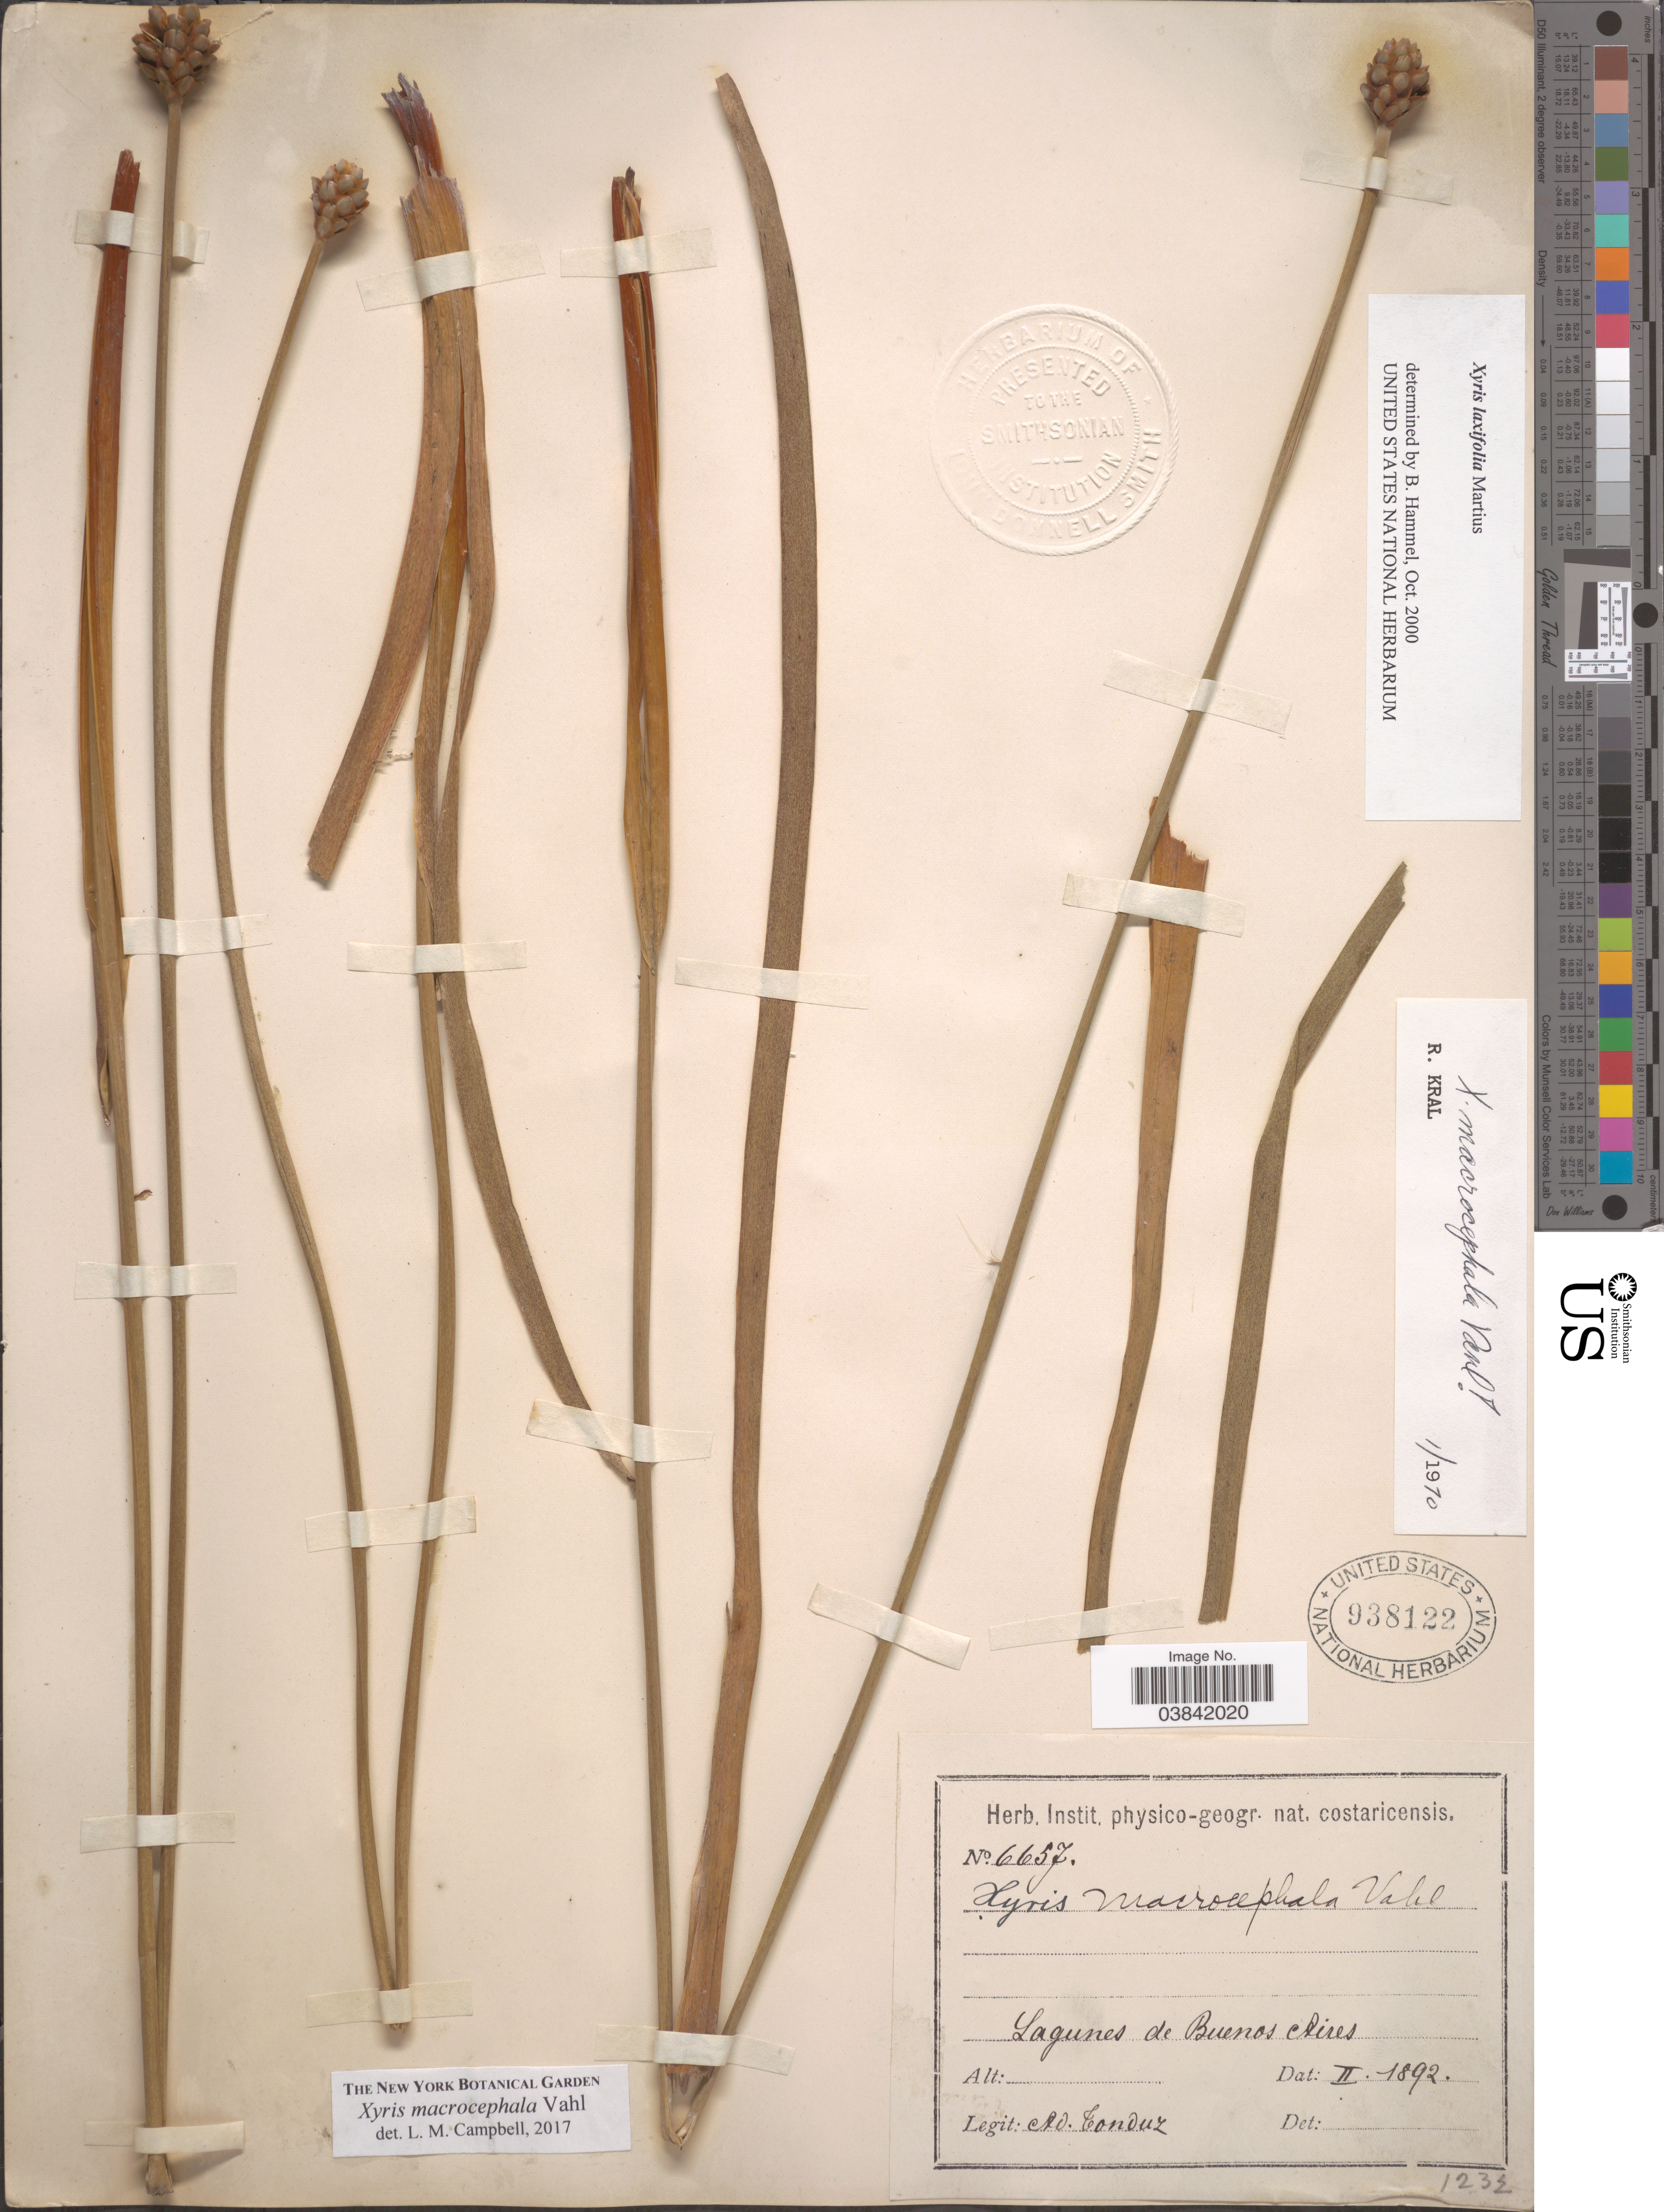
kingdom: Plantae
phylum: Tracheophyta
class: Liliopsida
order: Poales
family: Xyridaceae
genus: Xyris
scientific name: Xyris macrocephala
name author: Vahl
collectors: A. Tonduz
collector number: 6657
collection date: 1892-02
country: Costa Rica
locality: Lagunes de Buenos Aires.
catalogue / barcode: US 938122